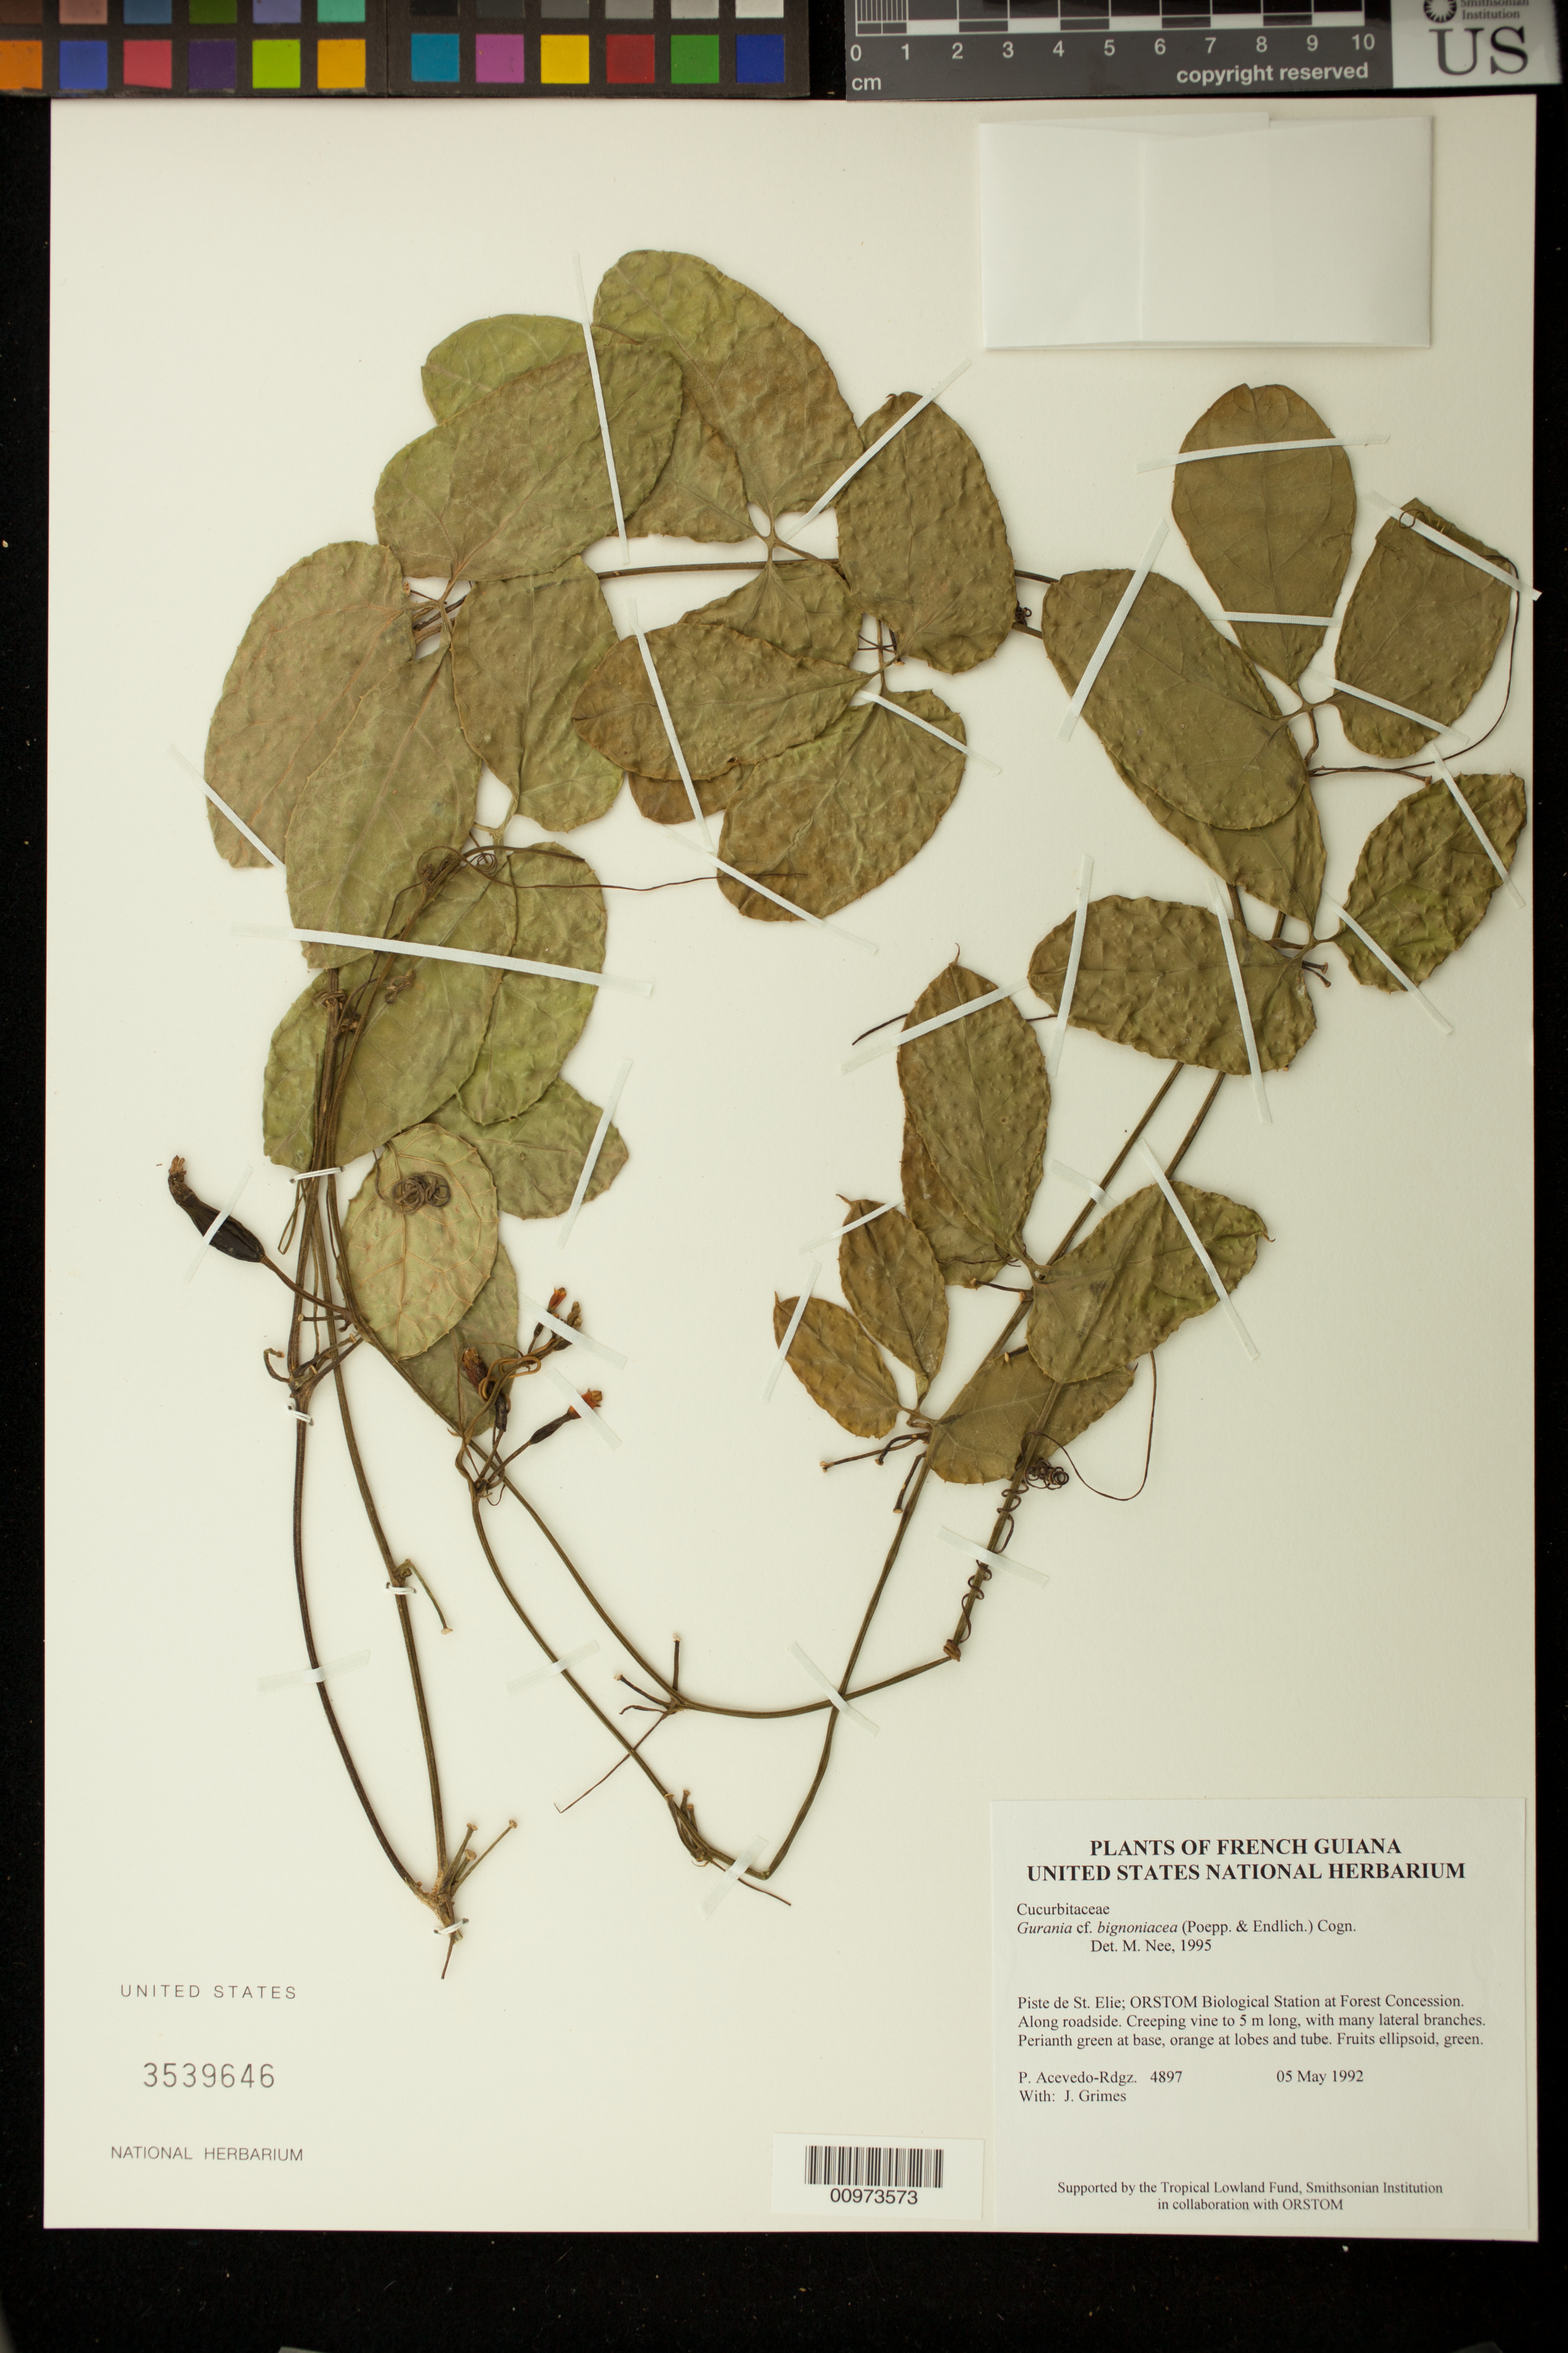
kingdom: Plantae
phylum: Tracheophyta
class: Magnoliopsida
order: Cucurbitales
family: Cucurbitaceae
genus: Gurania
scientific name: Gurania bignoniacea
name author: (Poepp. & Endl.) C. Jeffrey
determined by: Nee, Michael H.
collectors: P. Acevedo-Rodr. & J. Grimes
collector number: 4897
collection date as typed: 05 May 1992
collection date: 1992-05-05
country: French Guiana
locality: Piste de St. Elie; ORSTOM Biological Station at Forest Concession.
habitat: Along roadside.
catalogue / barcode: US 3539646